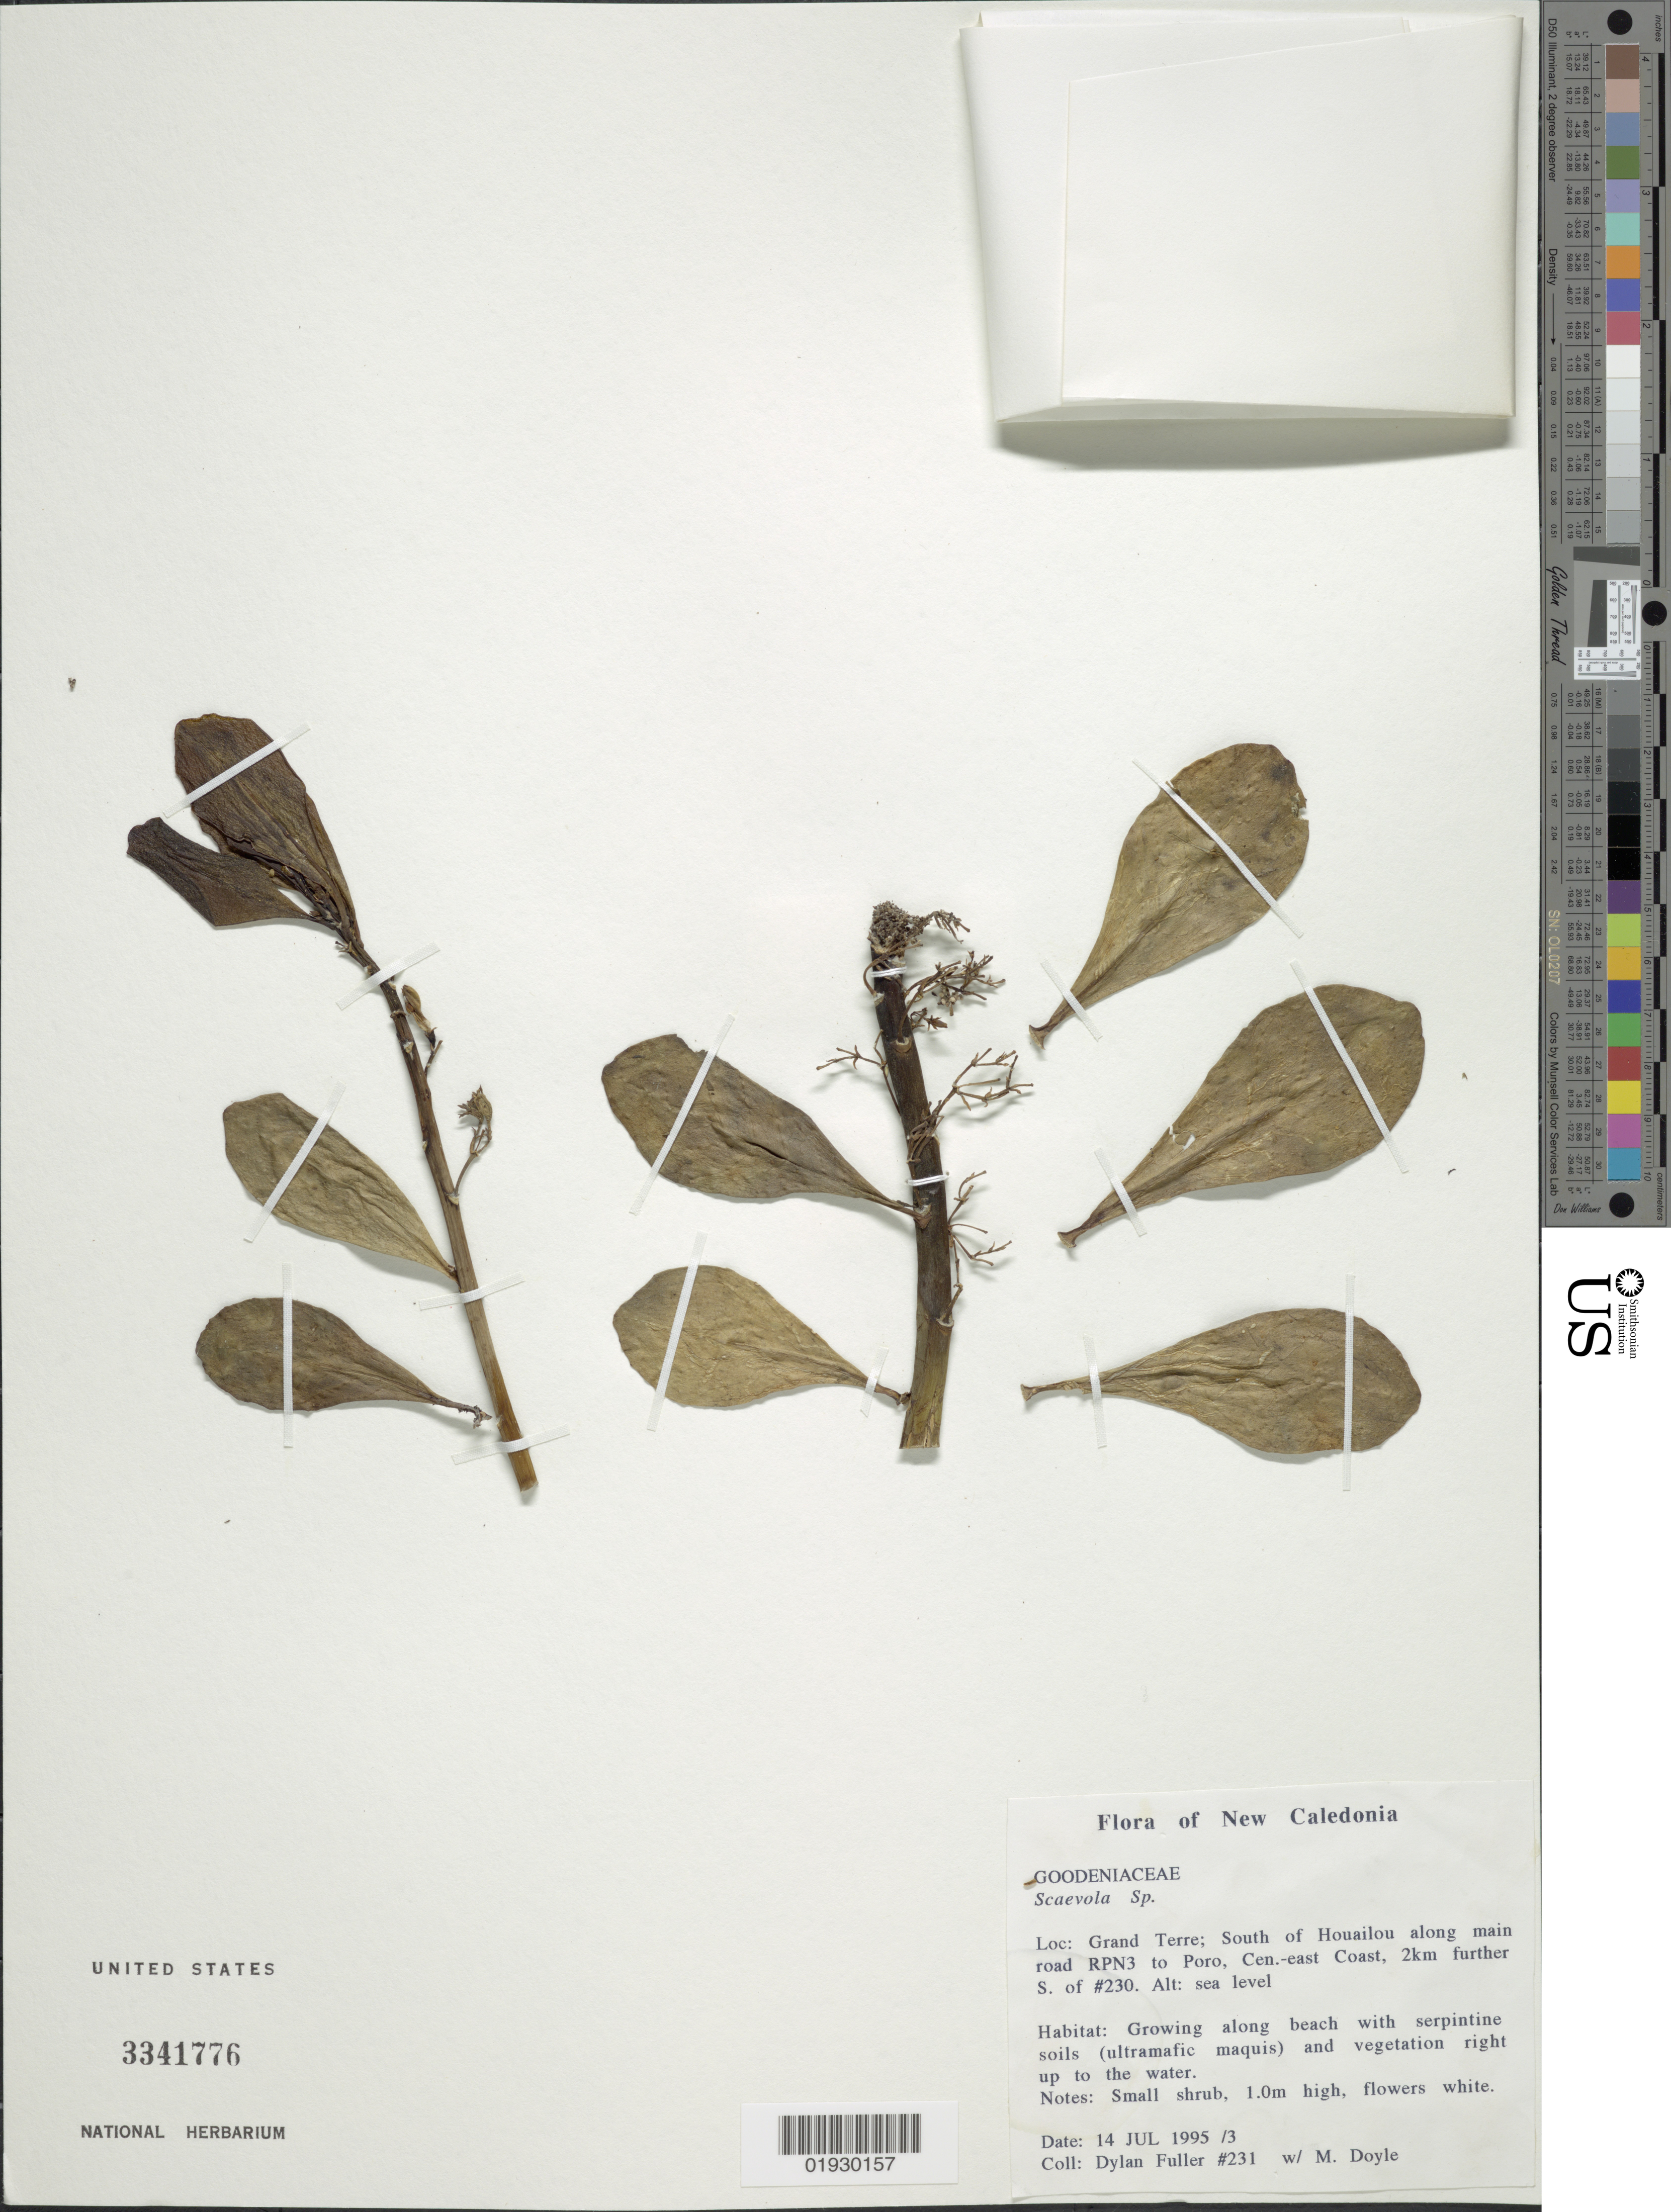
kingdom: Plantae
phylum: Tracheophyta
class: Magnoliopsida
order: Asterales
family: Goodeniaceae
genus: Scaevola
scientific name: Scaevola sp.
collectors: D. X. Fuller & M. Doyle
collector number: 231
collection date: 1995-07-14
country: New Caledonia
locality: Grand Terre; South of Houailou along main road RPN3 to Poro, Cen.-east Coast, 2km further S. of #230.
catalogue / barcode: US 3341776